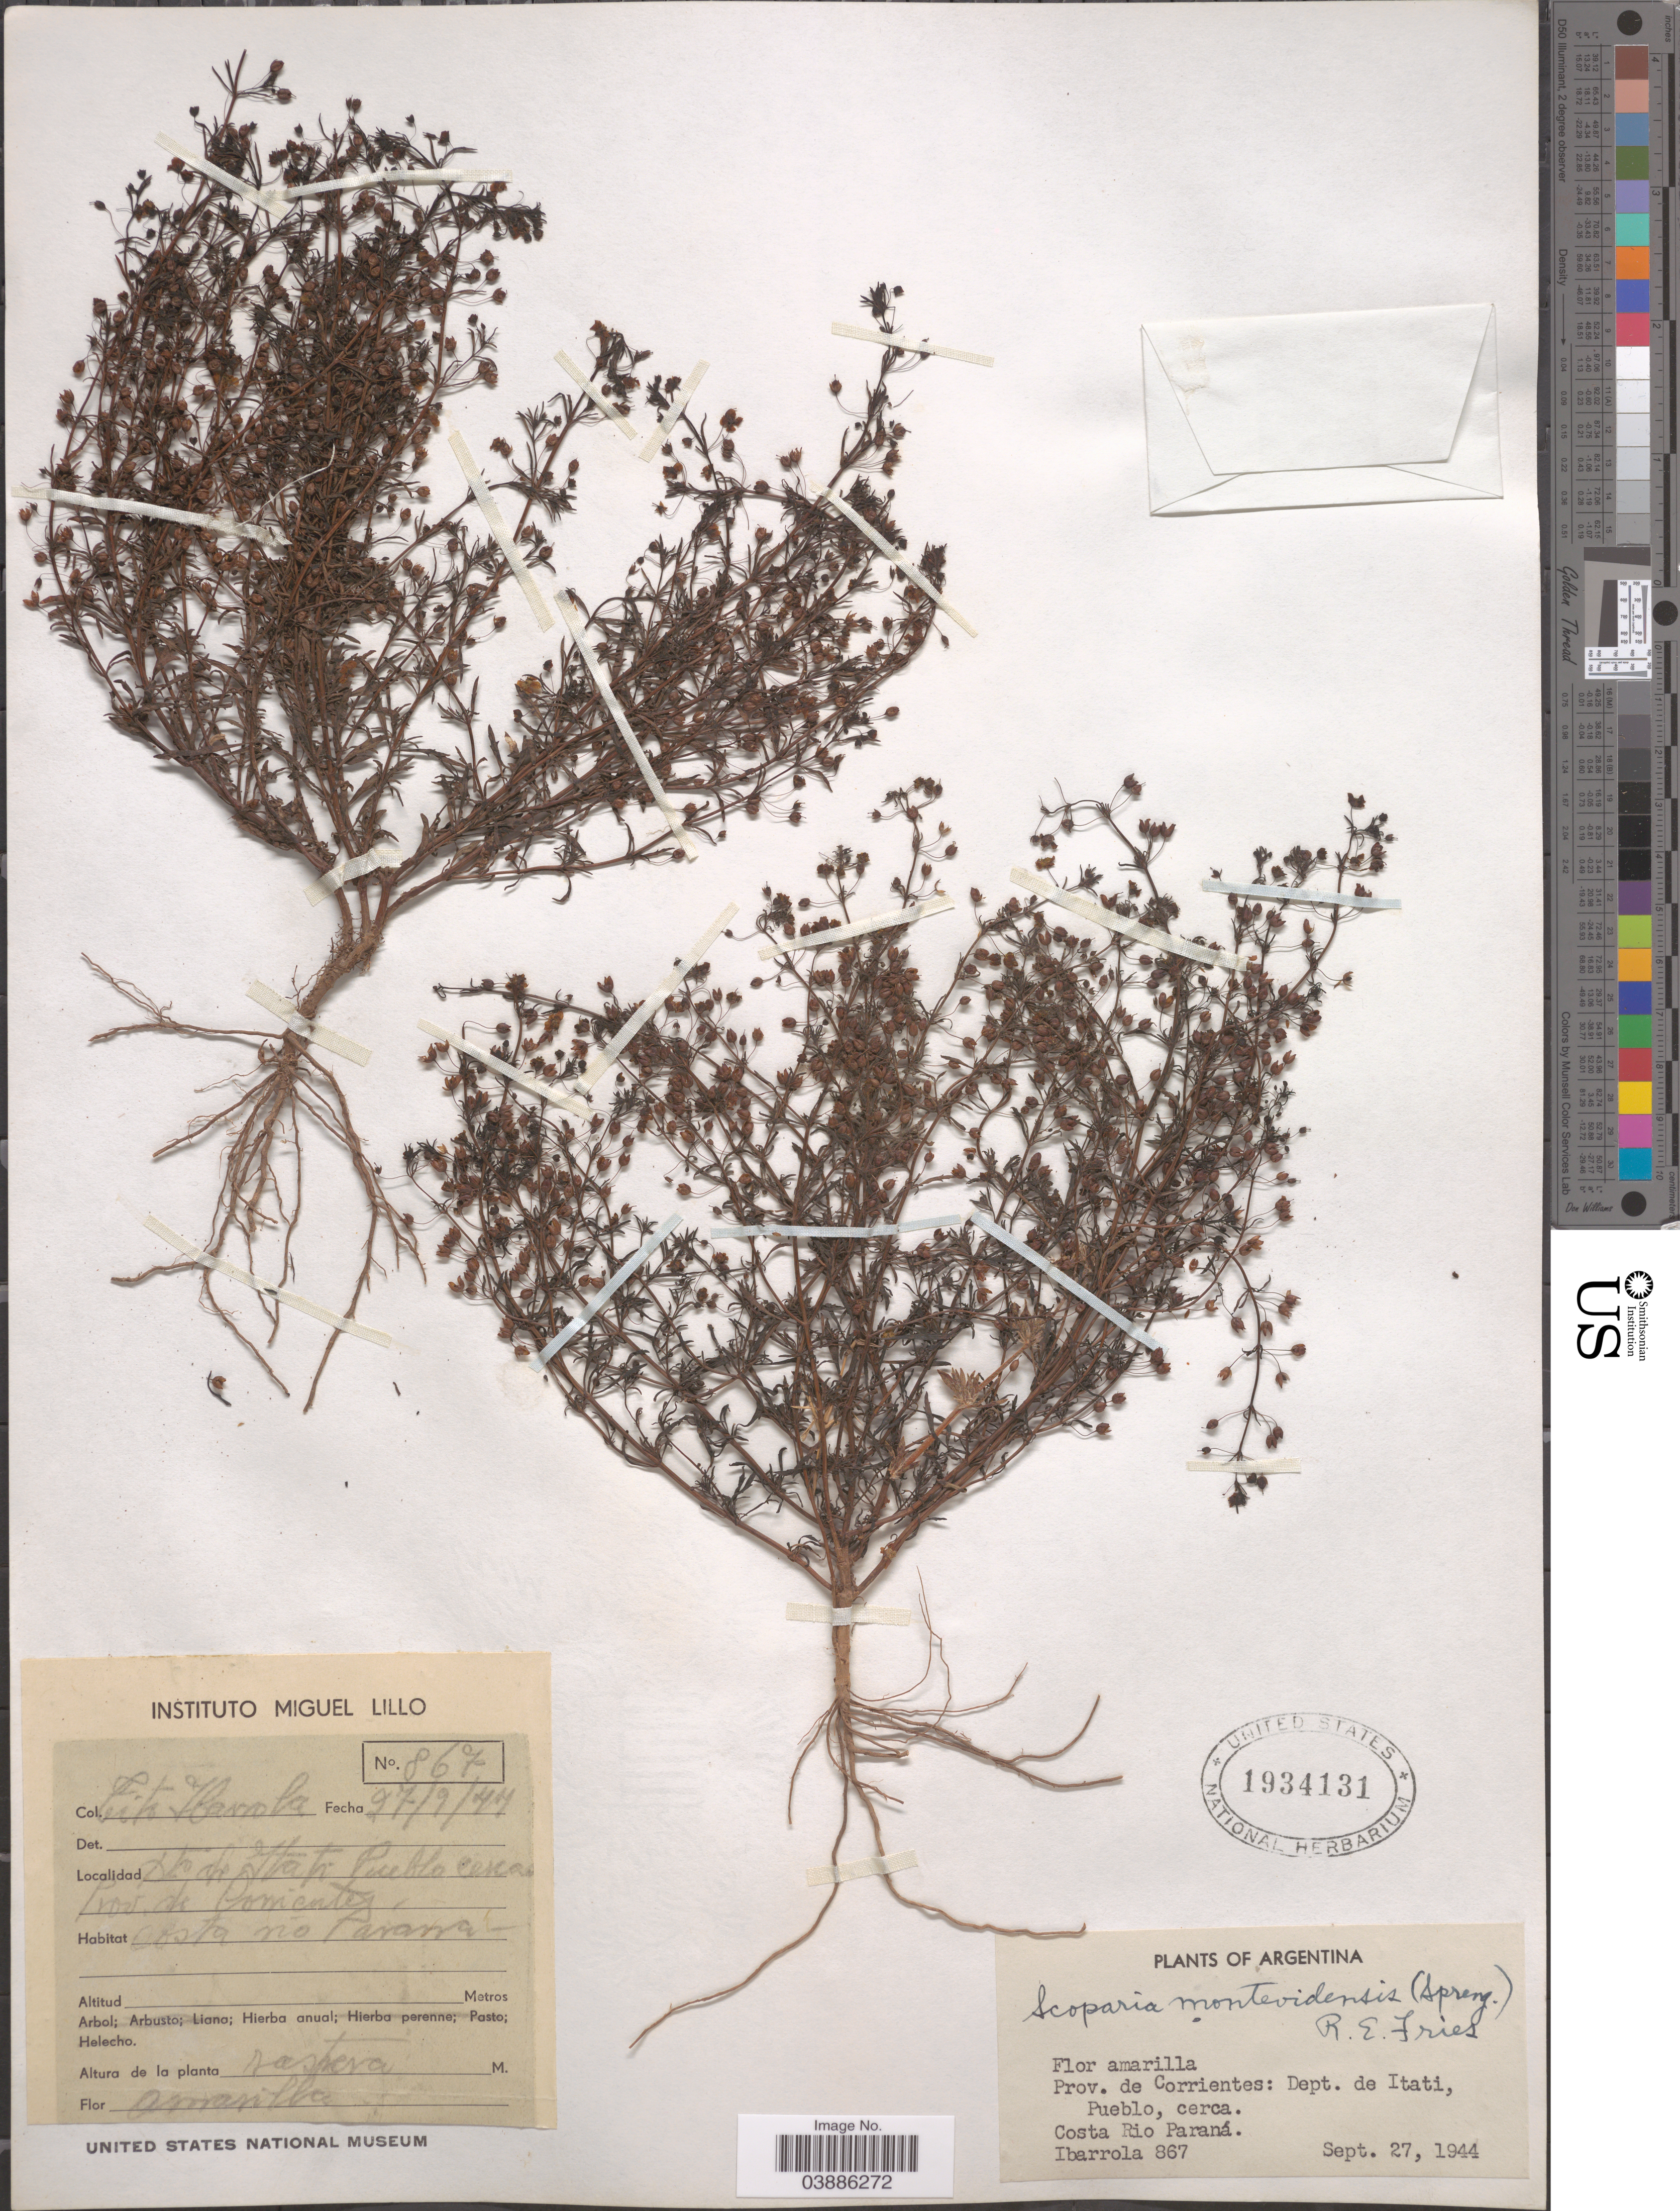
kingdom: Plantae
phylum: Tracheophyta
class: Magnoliopsida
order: Lamiales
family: Plantaginaceae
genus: Scoparia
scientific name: Scoparia montevidensis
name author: (Spreng.) R.E. Fr.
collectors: C. Ibarrola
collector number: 867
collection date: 1944-09-27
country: Argentina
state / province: Corrientes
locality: Dept. de Itati, Pueblo, cerca Costa Rio Paraná.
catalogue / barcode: US 1934131